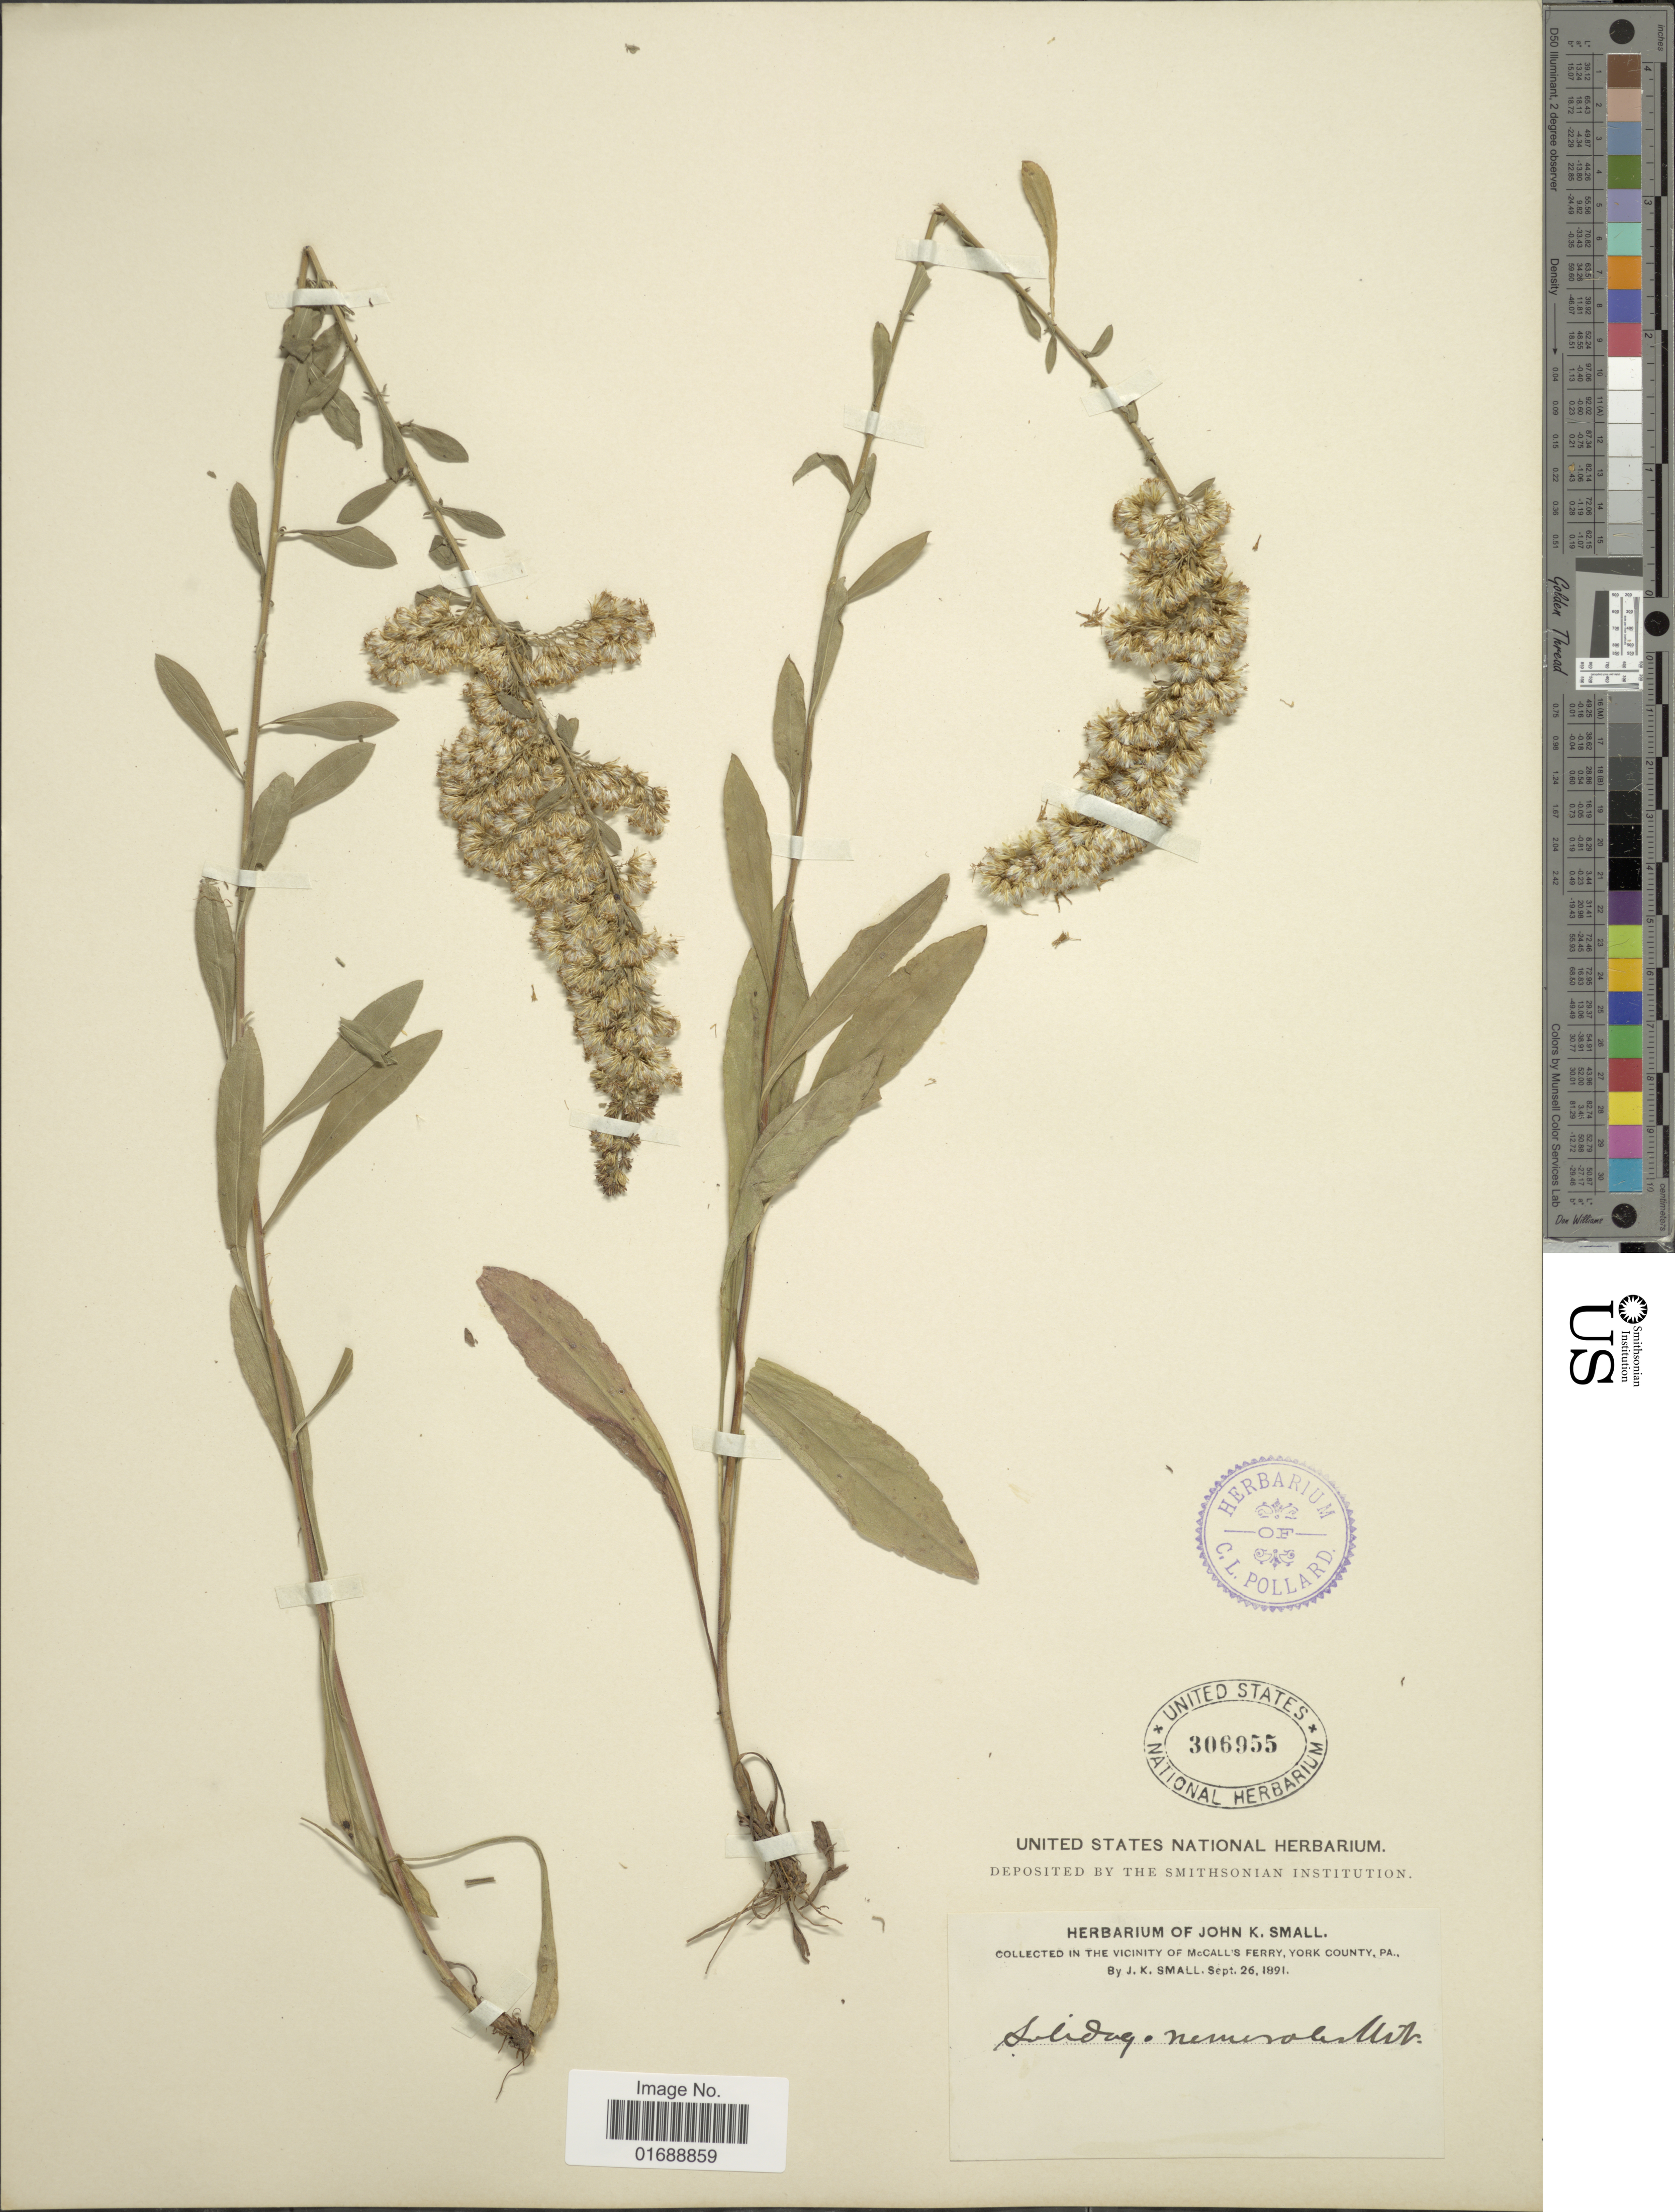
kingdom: Plantae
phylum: Tracheophyta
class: Magnoliopsida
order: Asterales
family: Asteraceae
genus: Solidago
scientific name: Solidago nemoralis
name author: Aiton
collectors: J. K. Small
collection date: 1891-09-26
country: United States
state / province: Pennsylvania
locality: In the vicinity of McCall's Ferry, York County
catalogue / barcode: US 306955